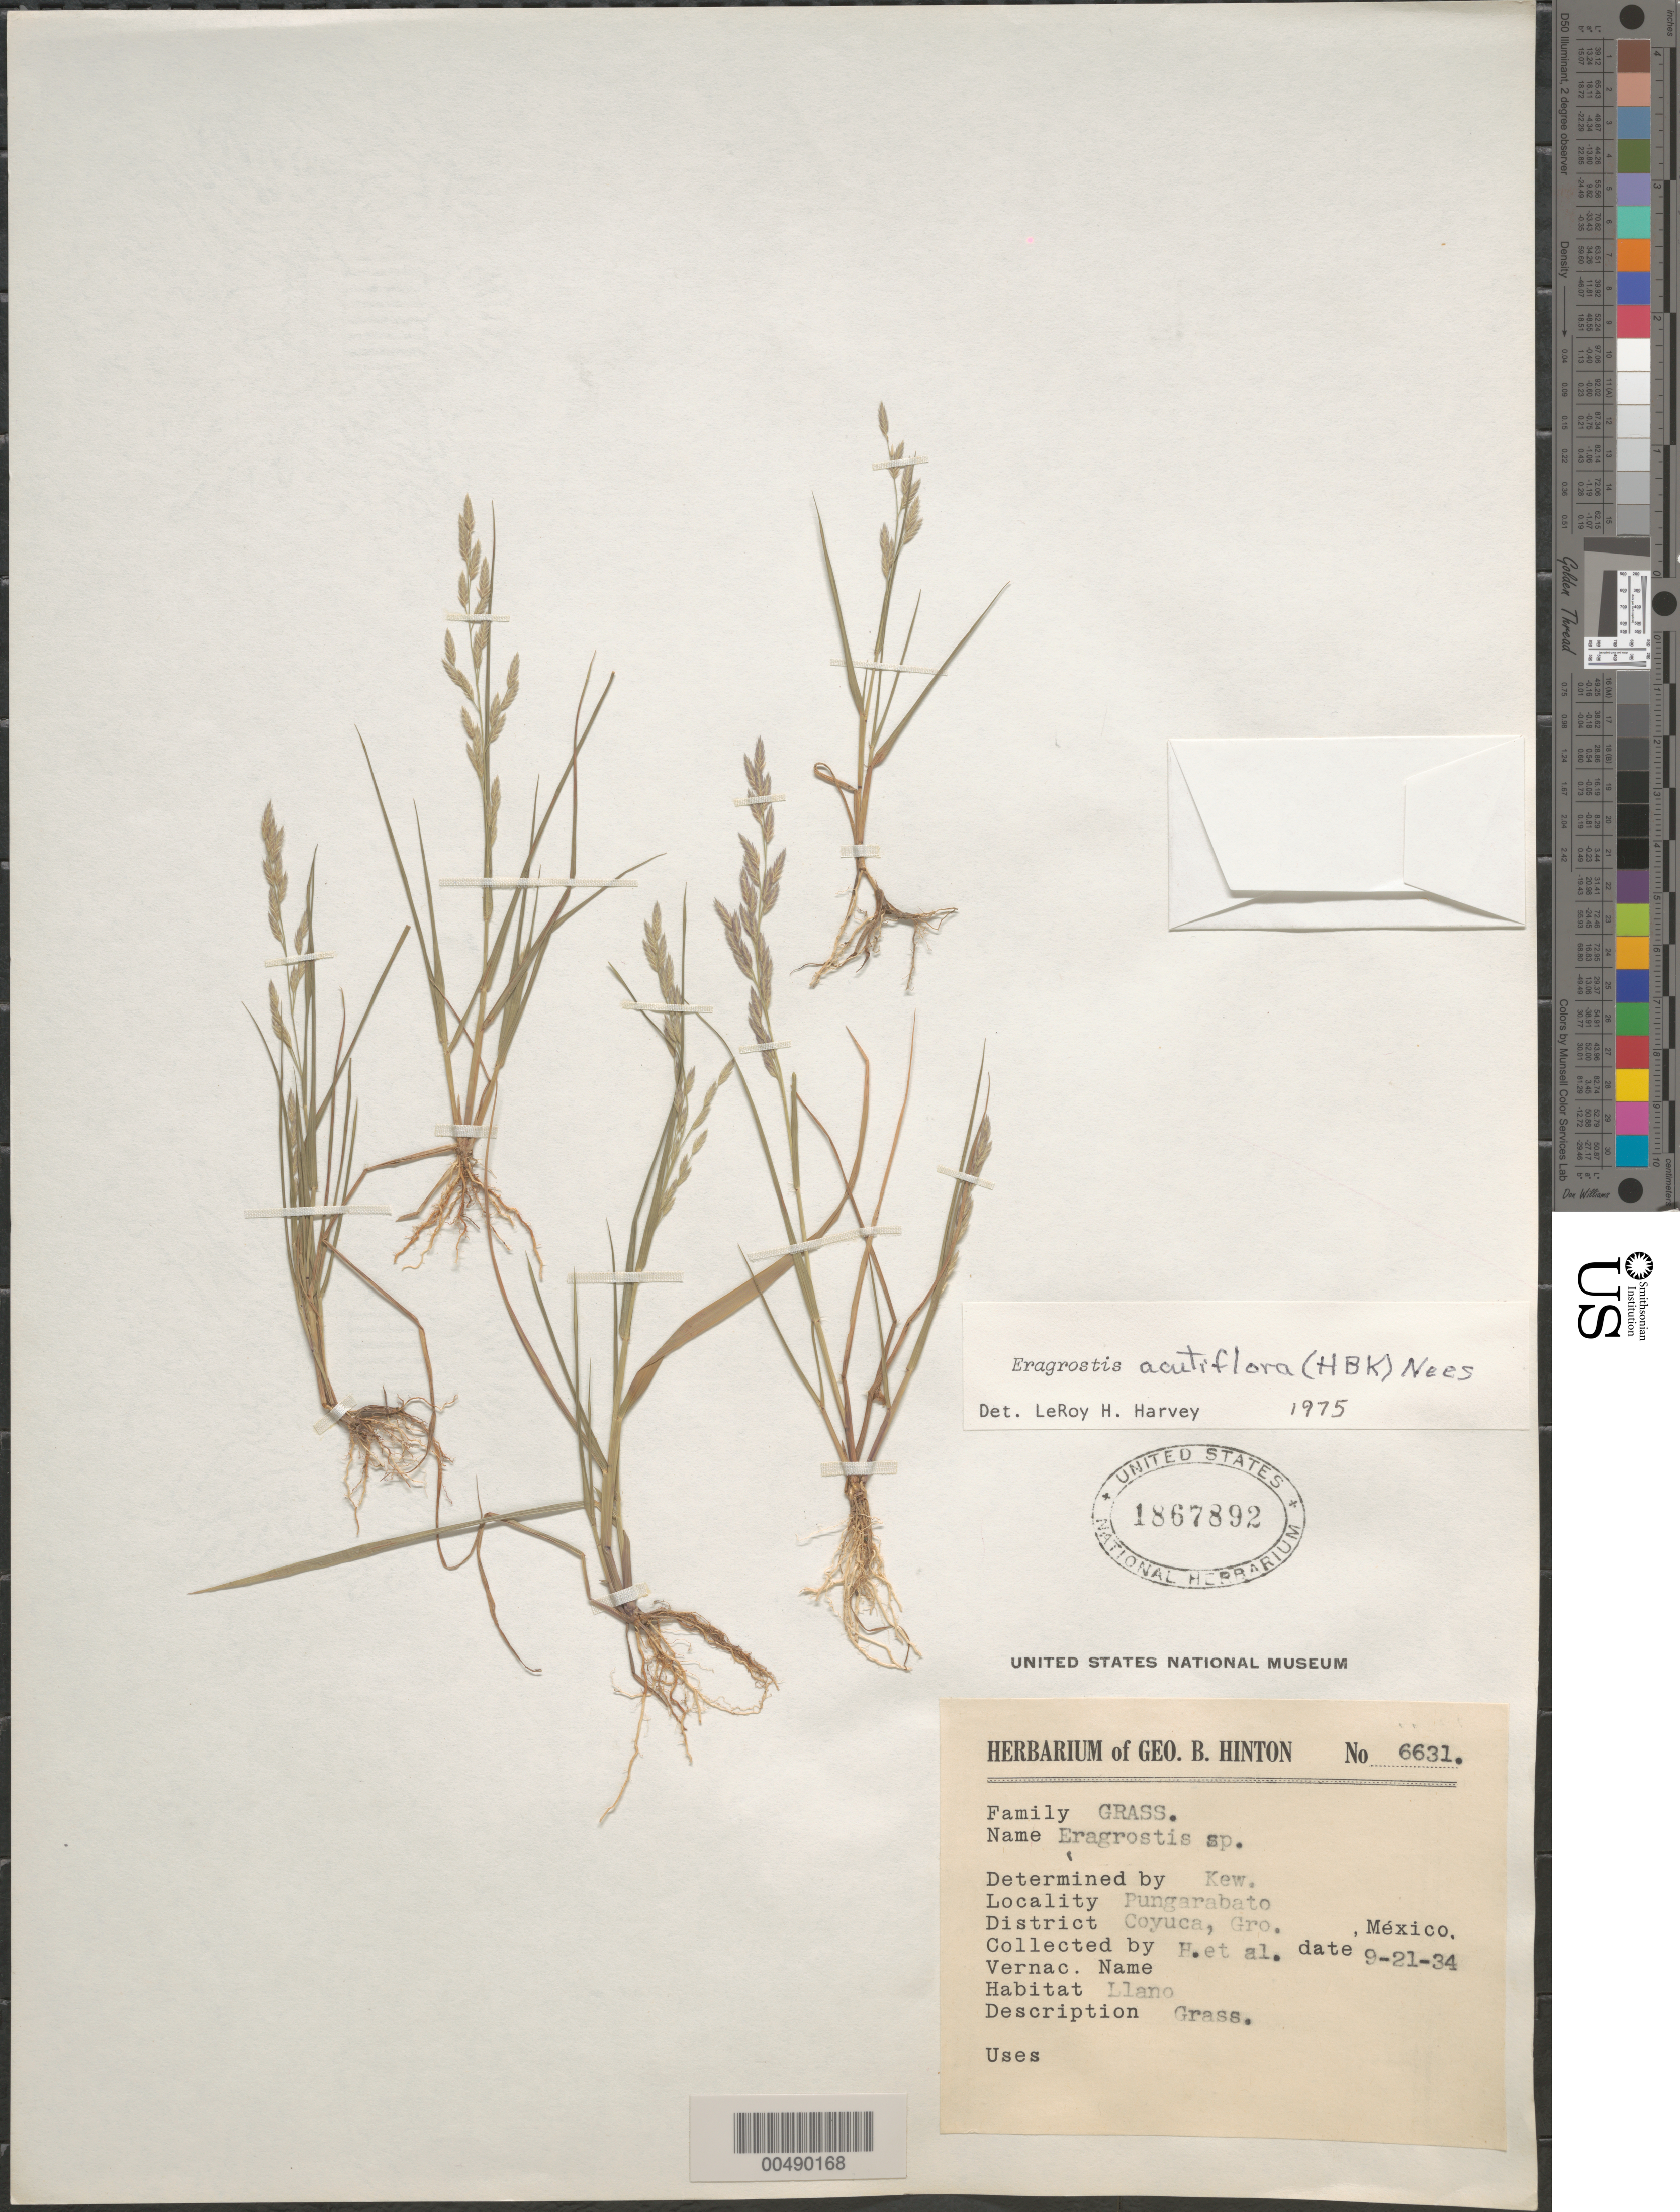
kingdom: Plantae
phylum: Tracheophyta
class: Liliopsida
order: Poales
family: Poaceae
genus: Eragrostis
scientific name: Eragrostis acutiflora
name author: (Kunth) Nees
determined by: Harvey, L. H.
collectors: G. B. Hinton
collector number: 6631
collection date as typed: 21 Sep 1934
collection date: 1934-09-21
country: Mexico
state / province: Guerrero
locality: Pungarabato, Coyuca Dist.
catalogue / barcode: US 1867892